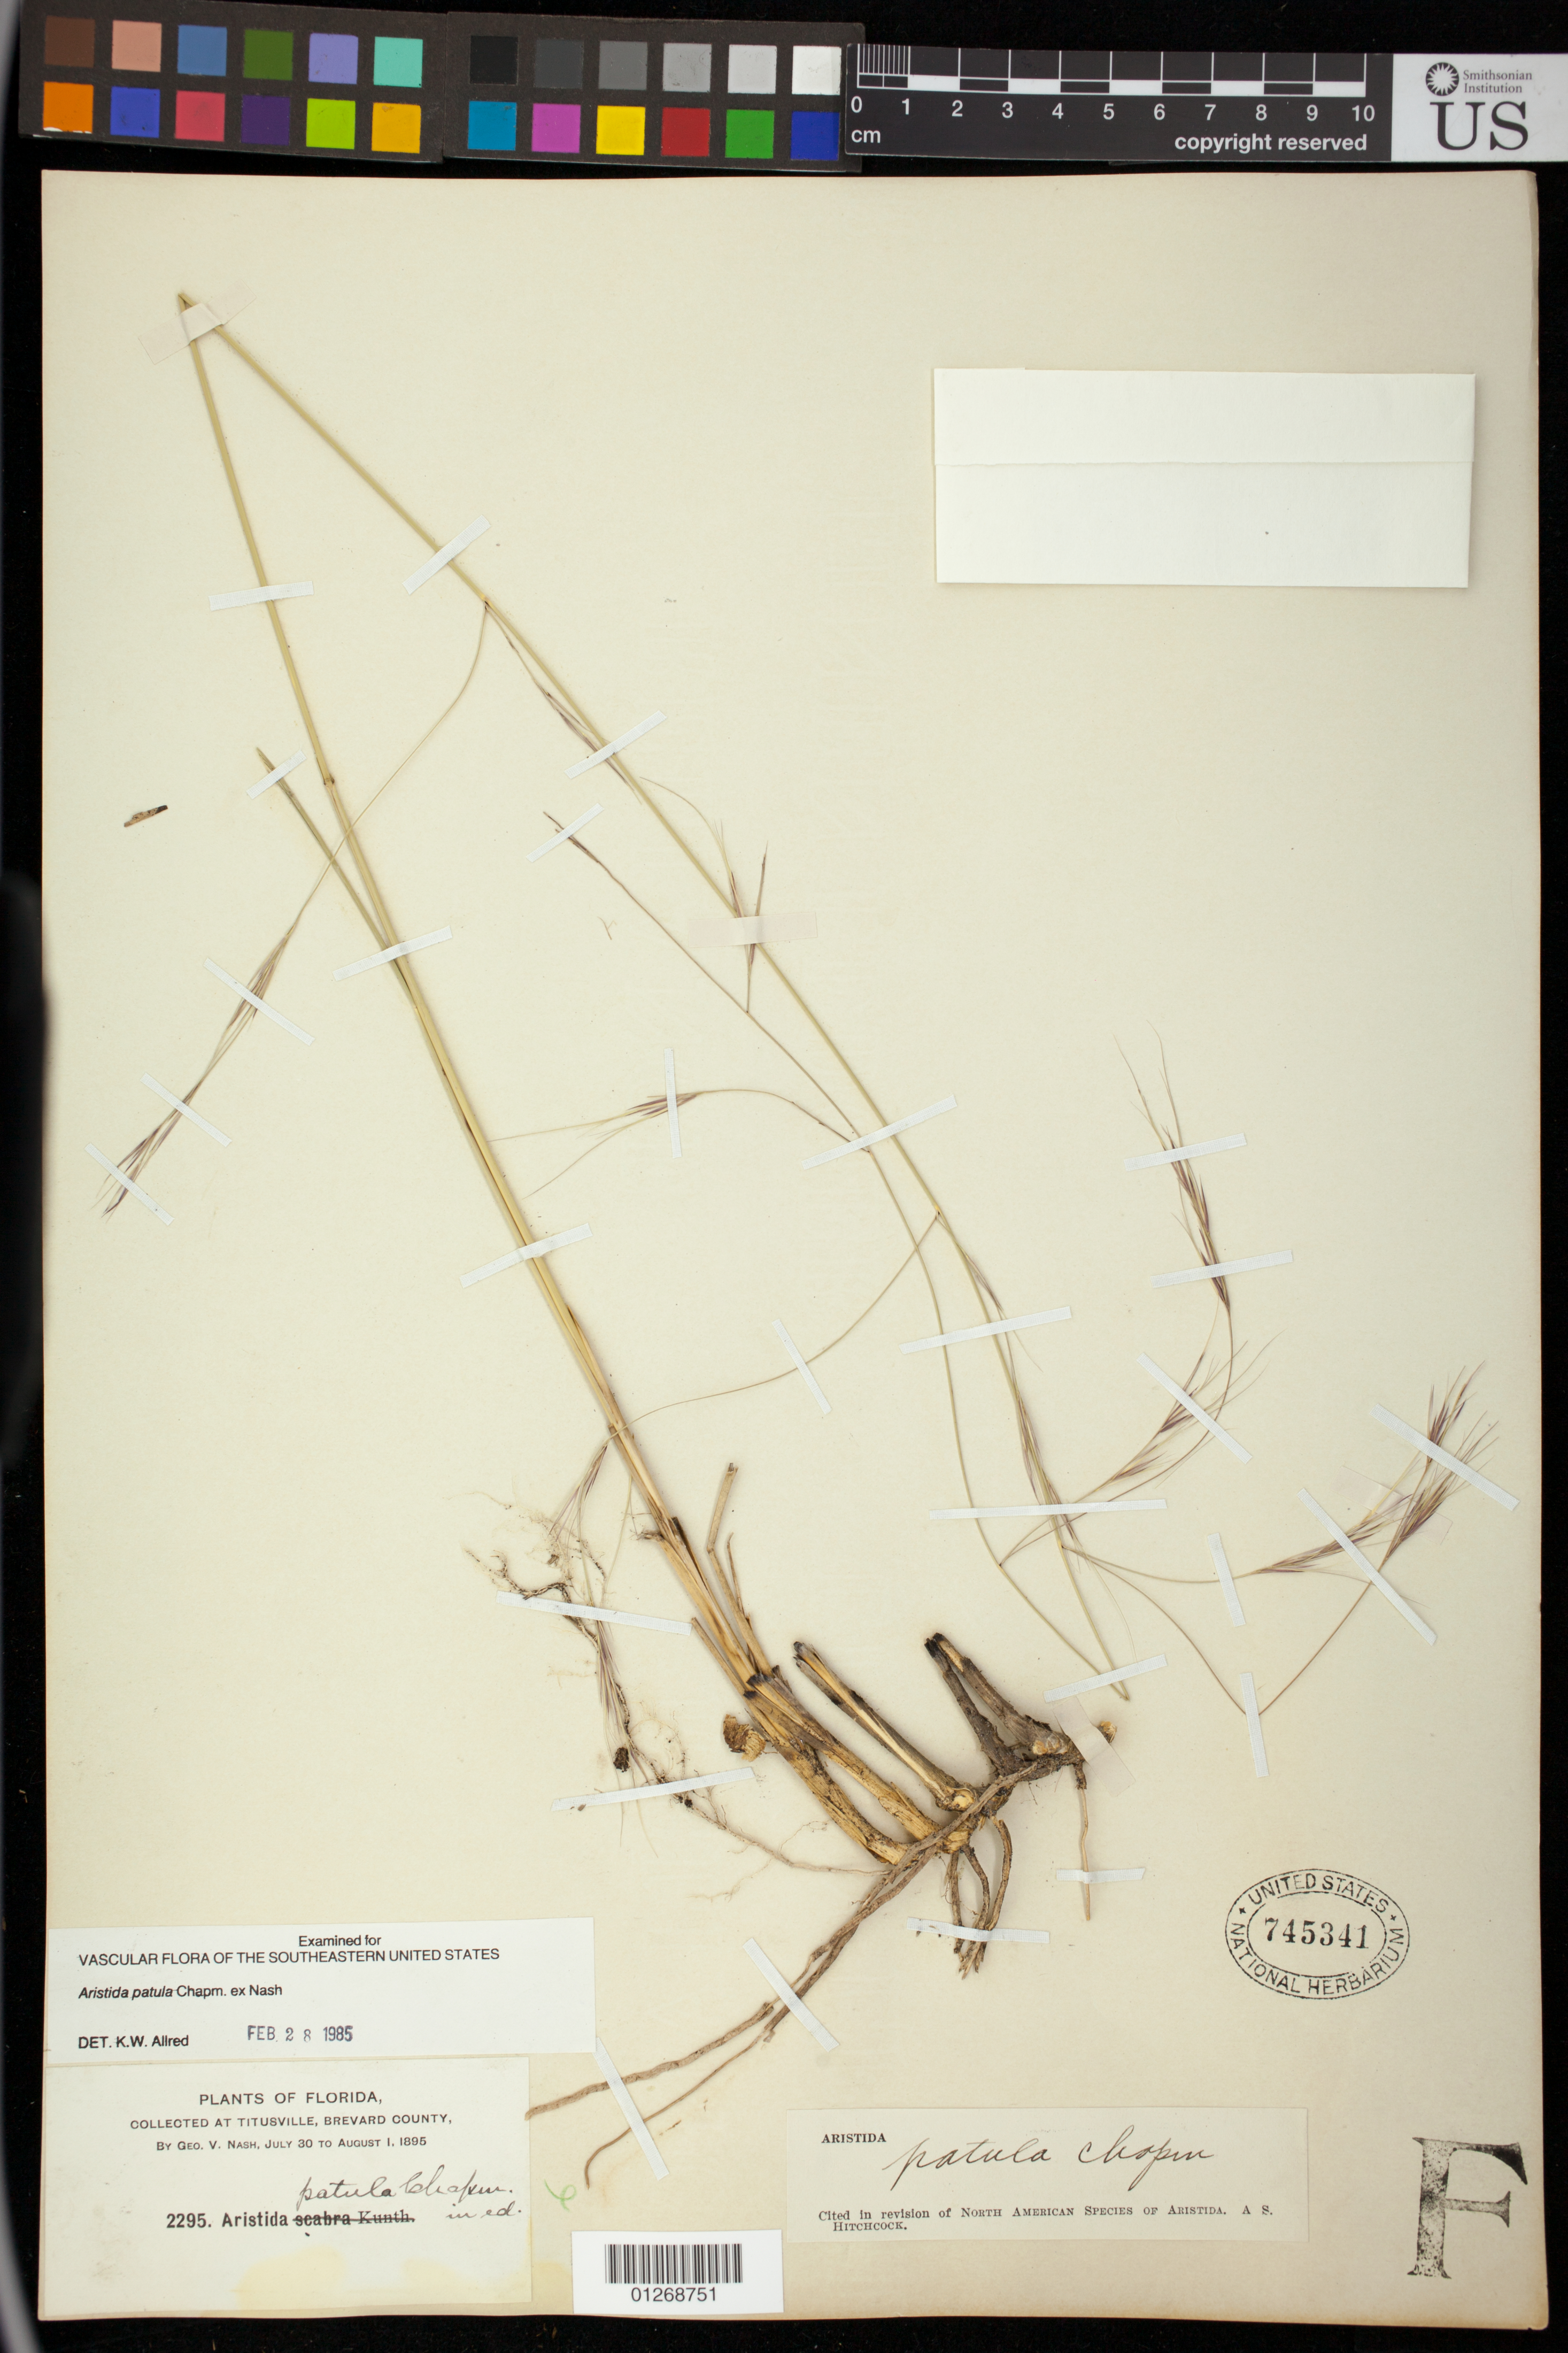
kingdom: Plantae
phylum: Tracheophyta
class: Liliopsida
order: Poales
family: Poaceae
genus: Aristida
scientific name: Aristida patula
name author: Chapm. ex Nash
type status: Isosyntype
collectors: G. V. Nash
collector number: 2295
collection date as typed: July 30 to August 1, 1895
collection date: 1895-07-30/1895-08-01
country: United States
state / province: Florida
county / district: Brevard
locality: Collected at Titusville, Brevard County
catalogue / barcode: US 745341